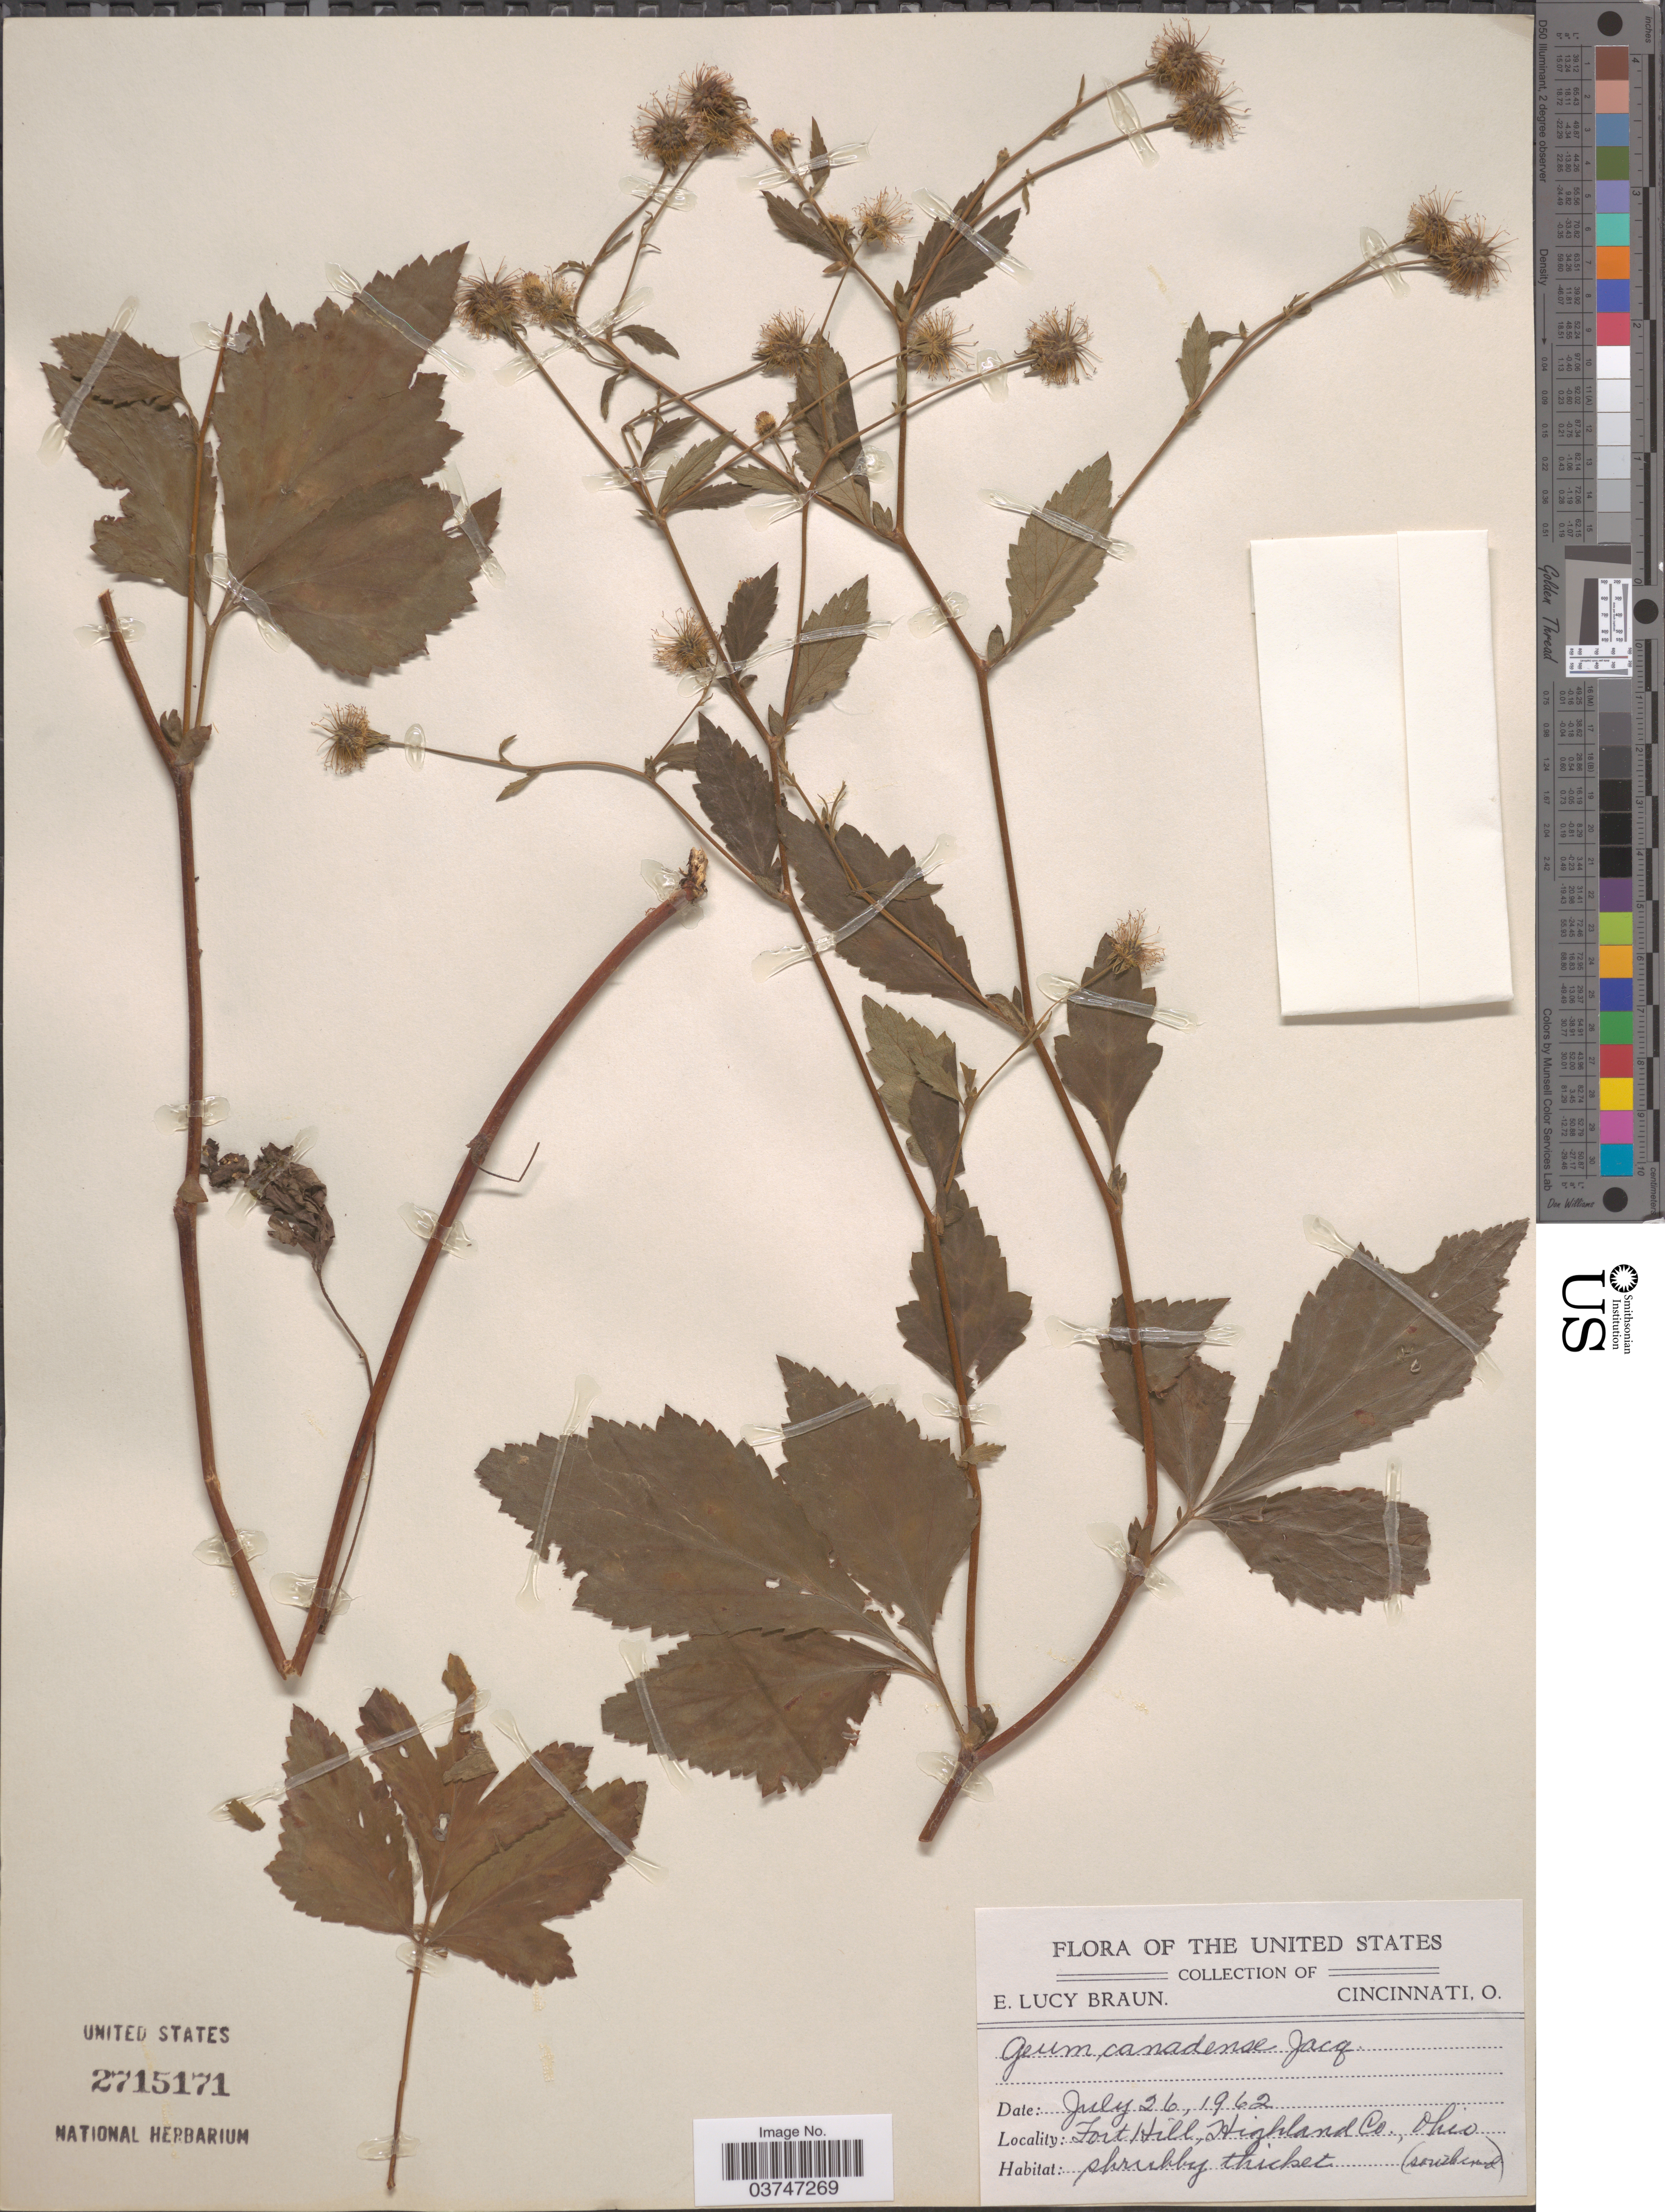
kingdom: Plantae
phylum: Tracheophyta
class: Magnoliopsida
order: Rosales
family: Rosaceae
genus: Geum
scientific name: Geum canadense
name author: Jacq.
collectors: E. L. Braun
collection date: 1962-07-26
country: United States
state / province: Ohio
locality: Fort Hill, Highland Co.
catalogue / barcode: US 2715171